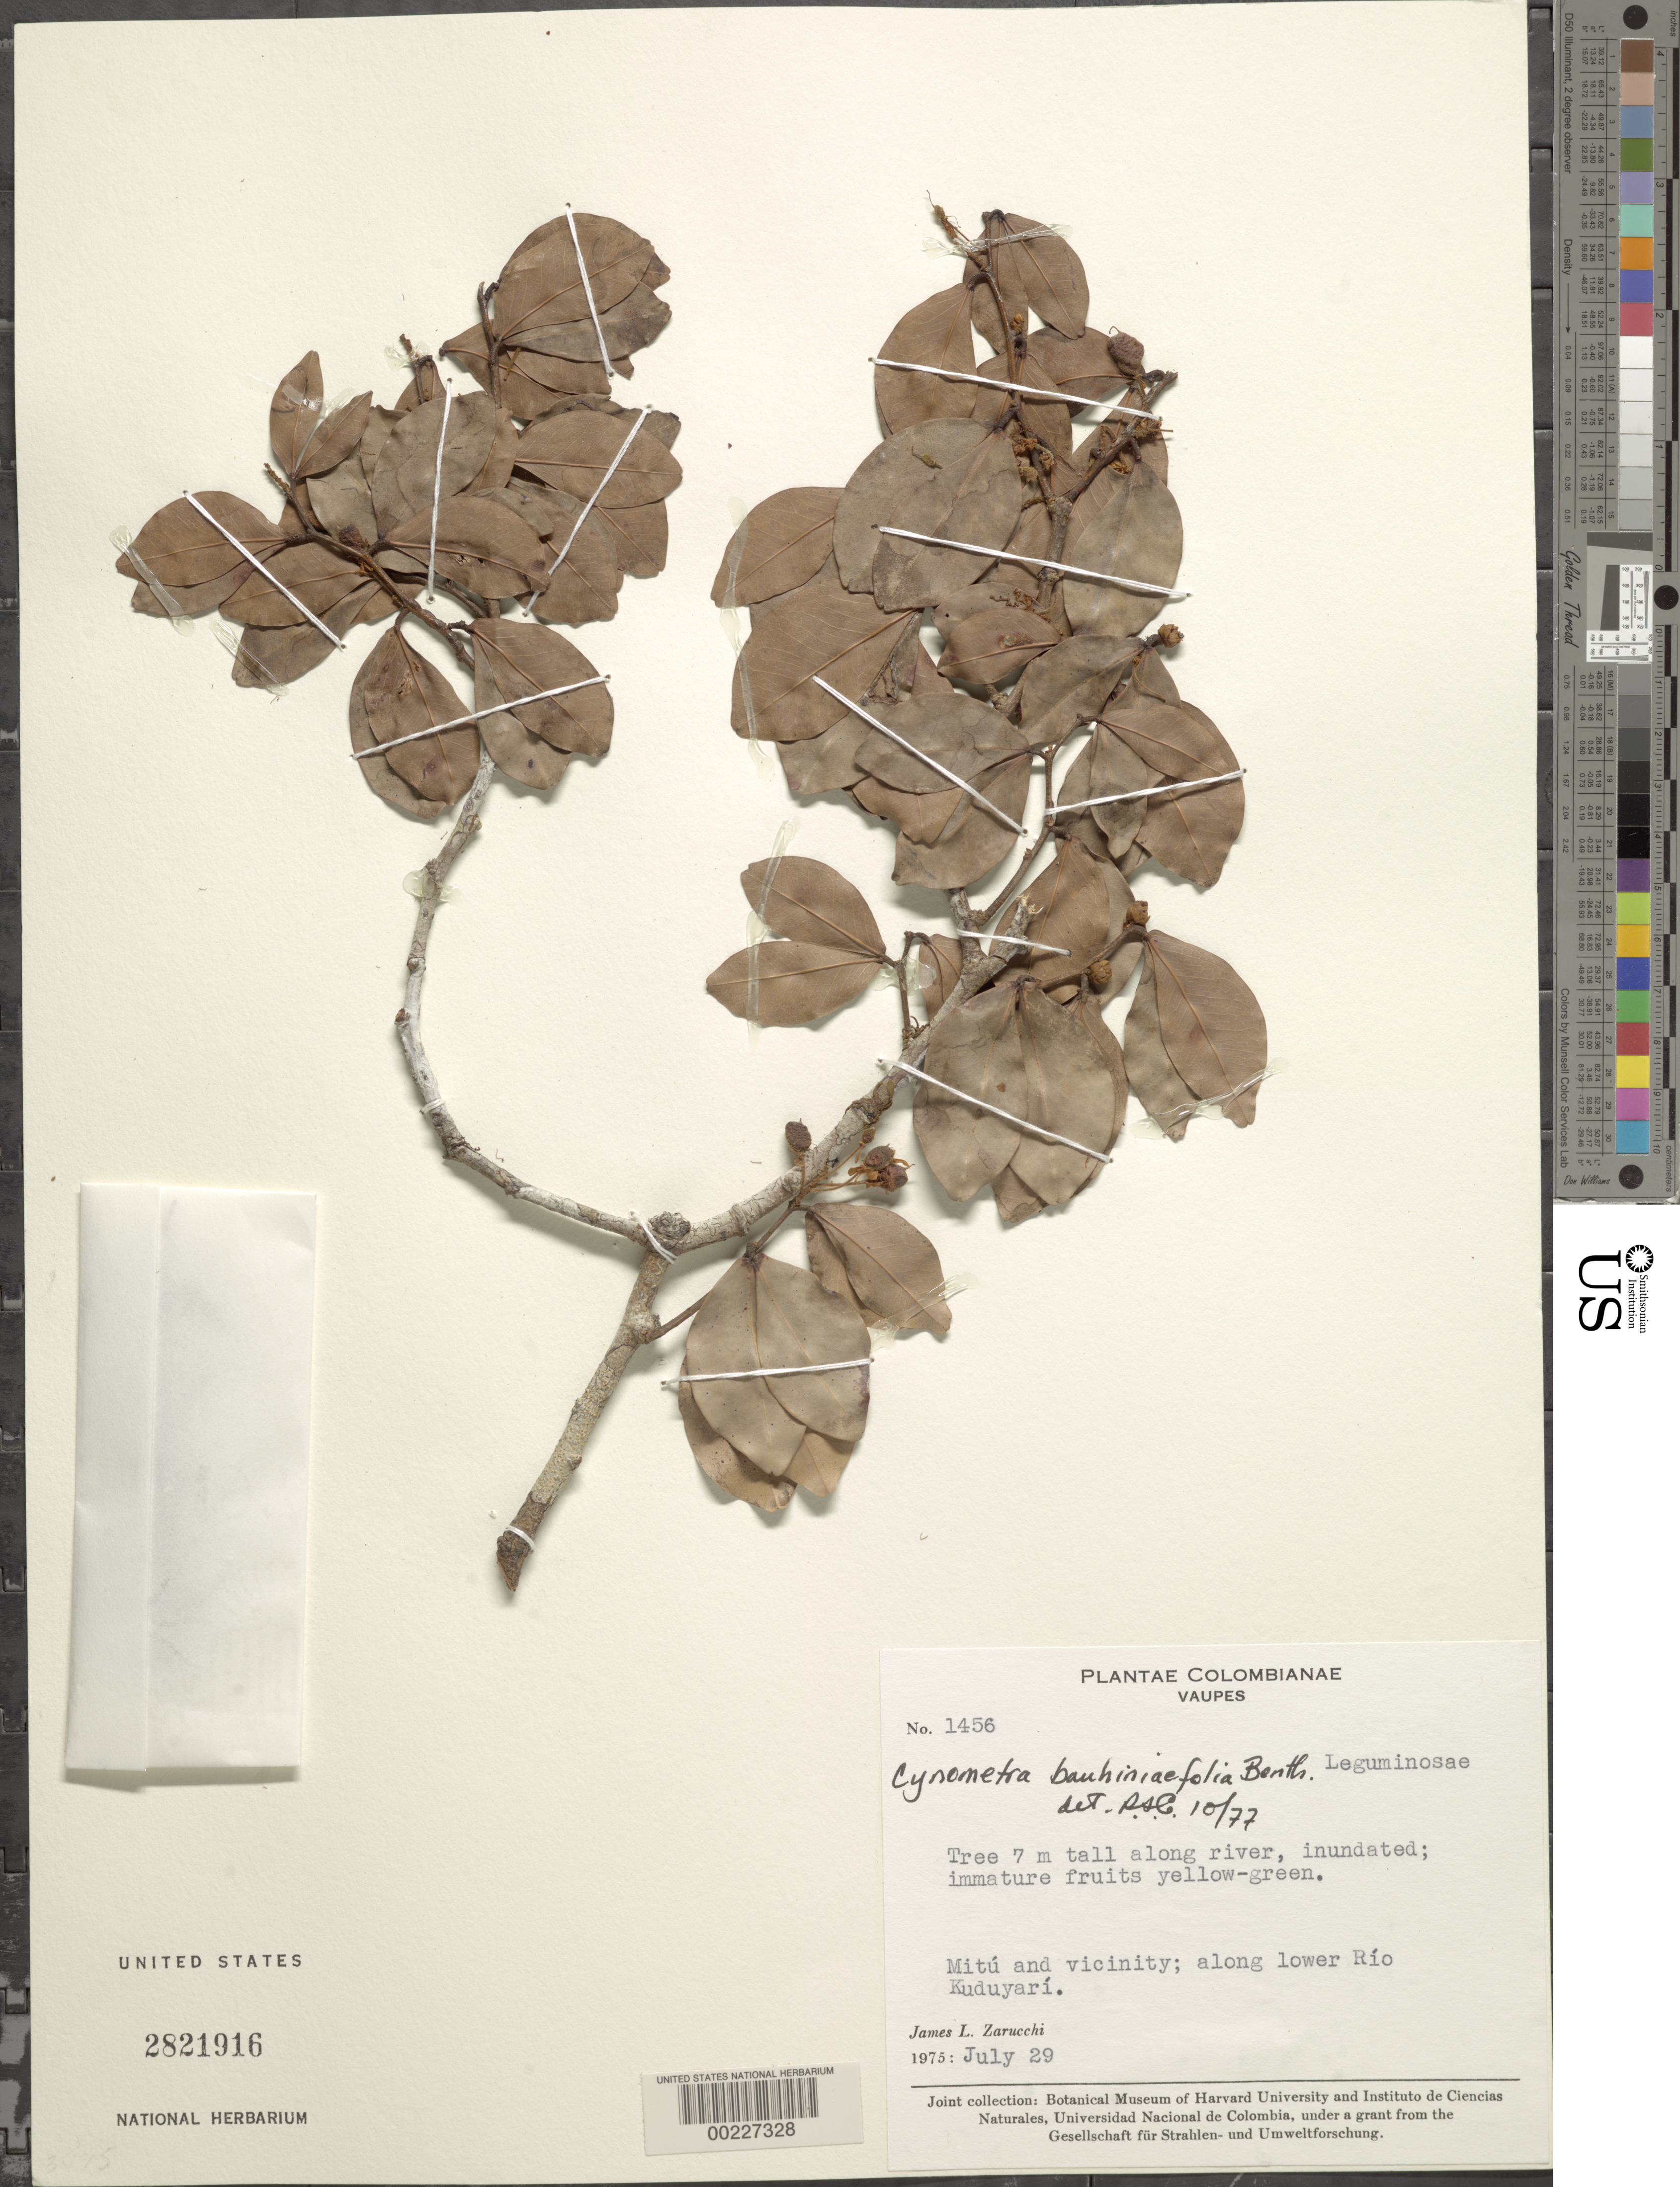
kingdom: Plantae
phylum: Tracheophyta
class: Magnoliopsida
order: Fabales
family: Fabaceae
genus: Cynometra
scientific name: Cynometra bauhiniifolia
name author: Benth.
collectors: J. L. Zarucchi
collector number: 1456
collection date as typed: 29 Jul 1975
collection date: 1975-07-29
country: Colombia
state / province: Vaupés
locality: Mitu and vicinity; along lower Rio Kuduyari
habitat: Along river, inundated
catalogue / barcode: US 2821916